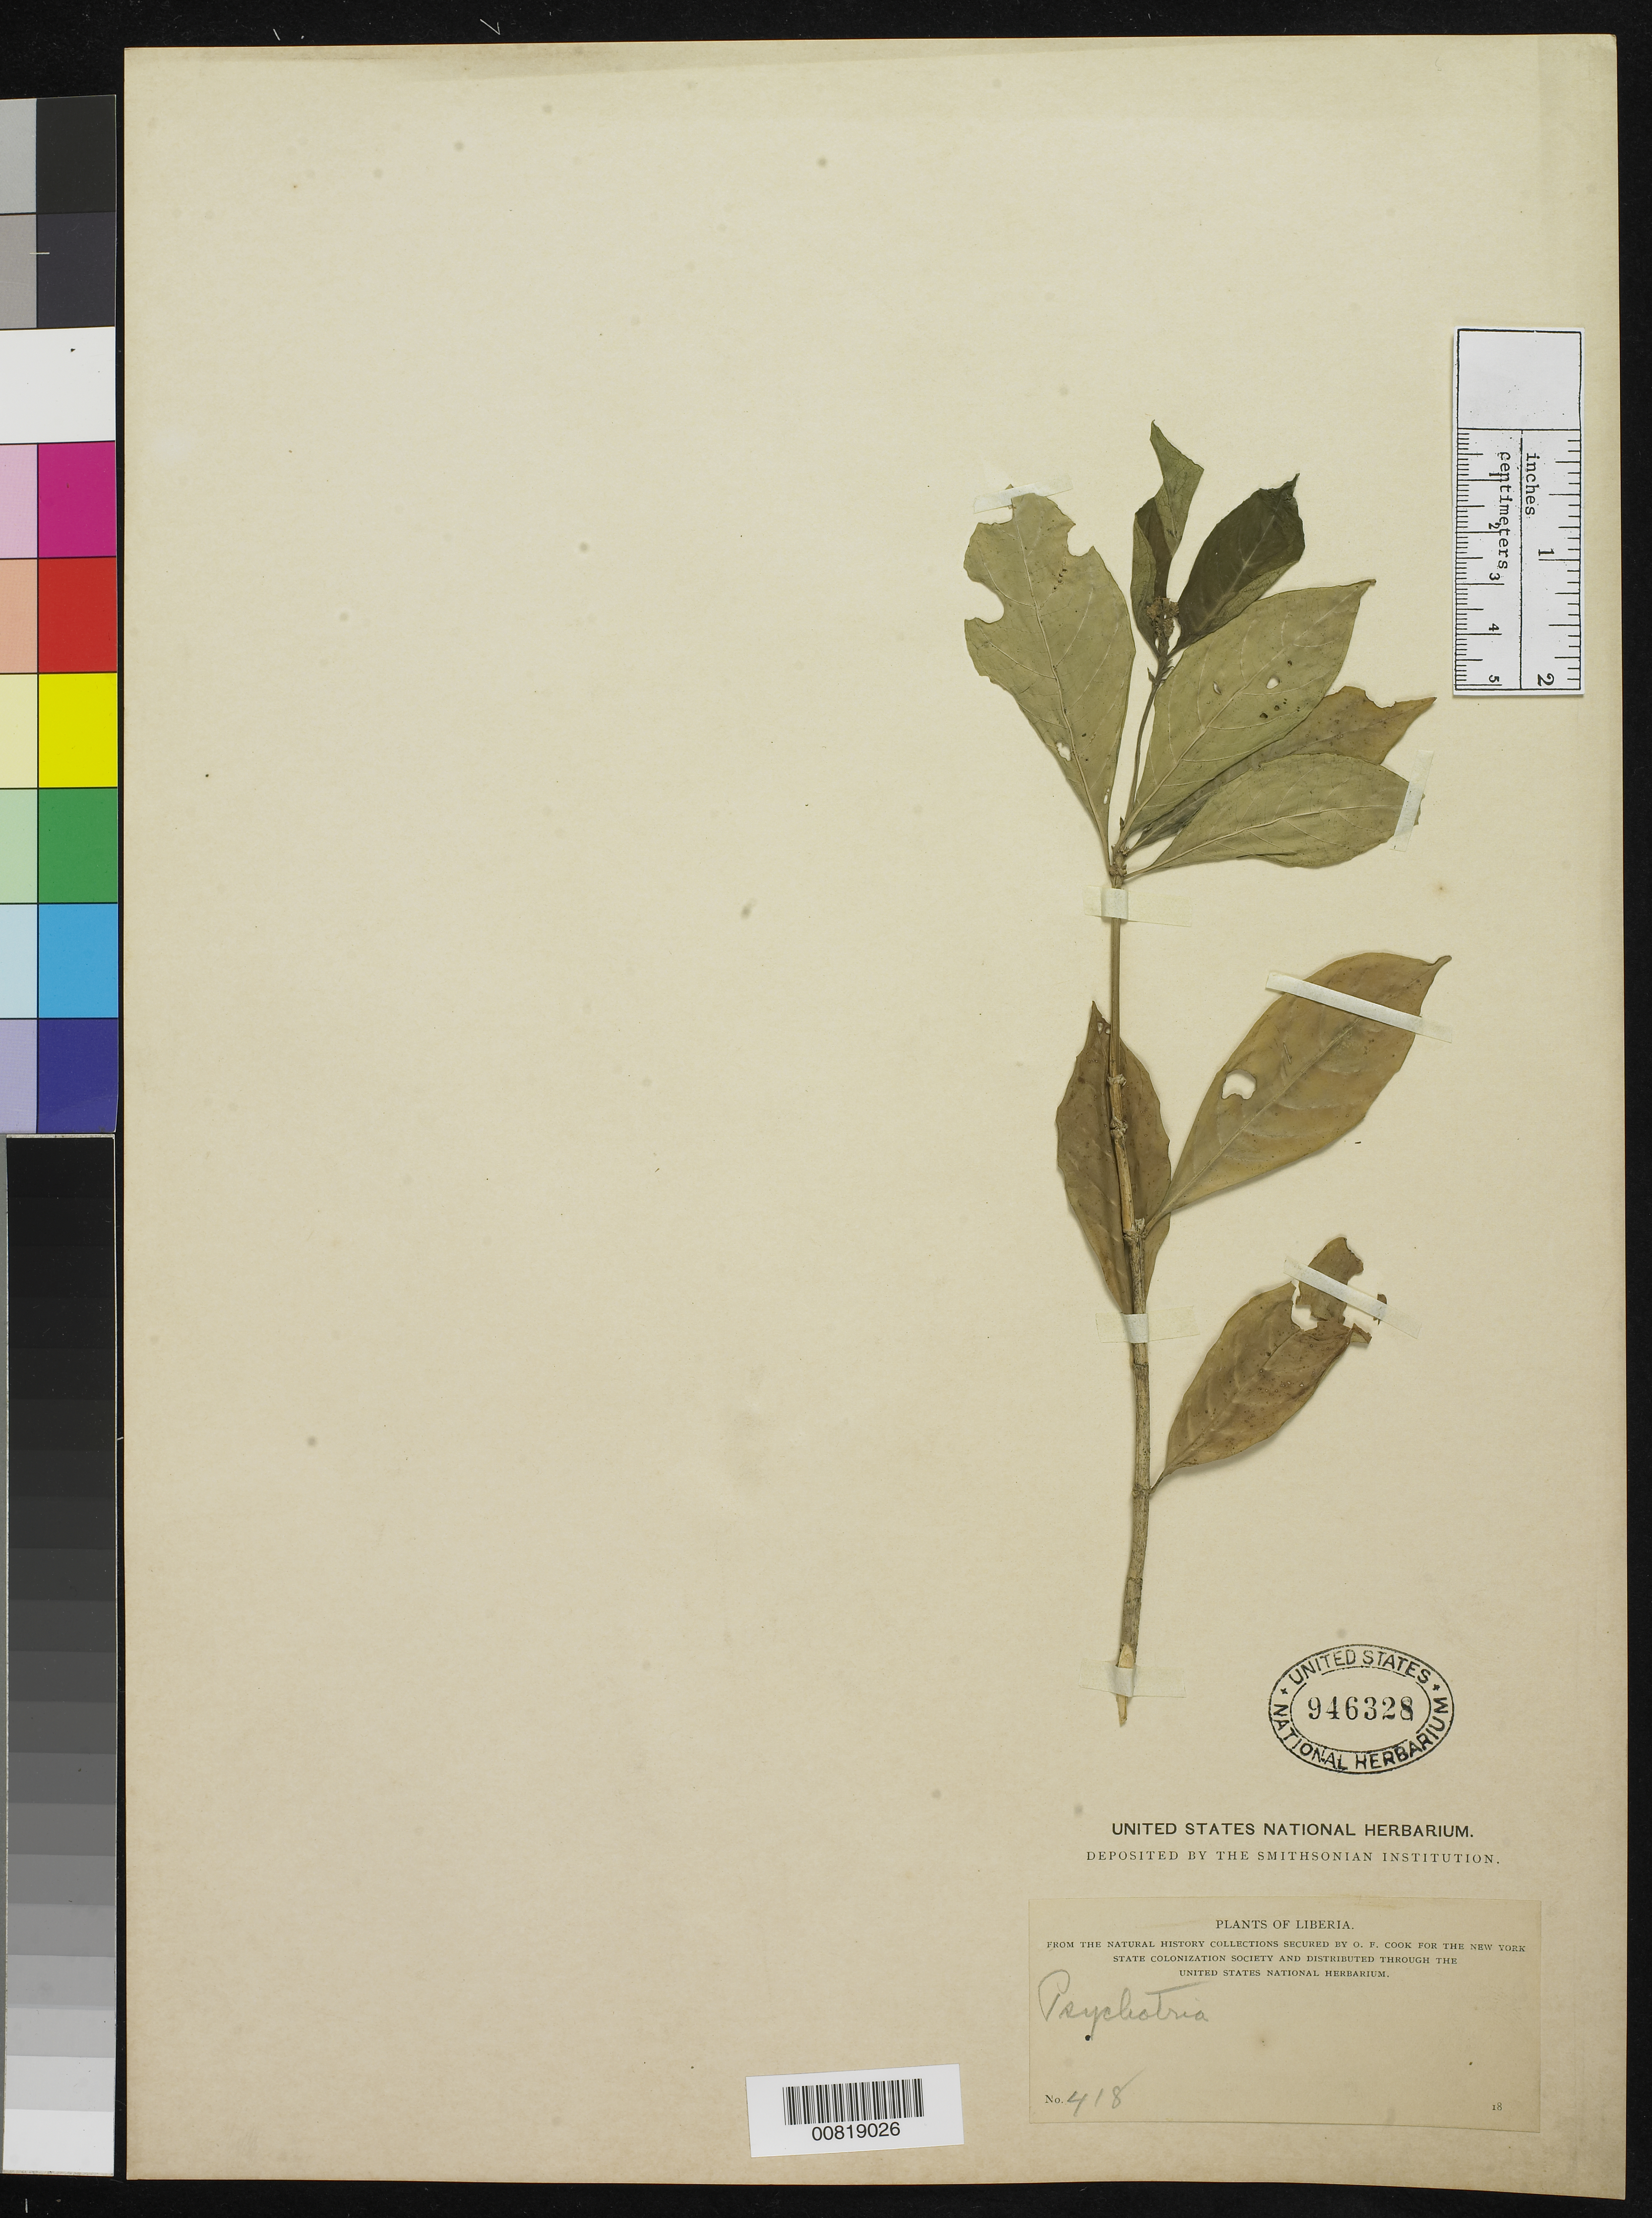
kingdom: Plantae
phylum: Tracheophyta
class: Magnoliopsida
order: Gentianales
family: Rubiaceae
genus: Psychotria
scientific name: Psychotria sp.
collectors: O. F. Cook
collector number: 418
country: Liberia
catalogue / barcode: US 946328